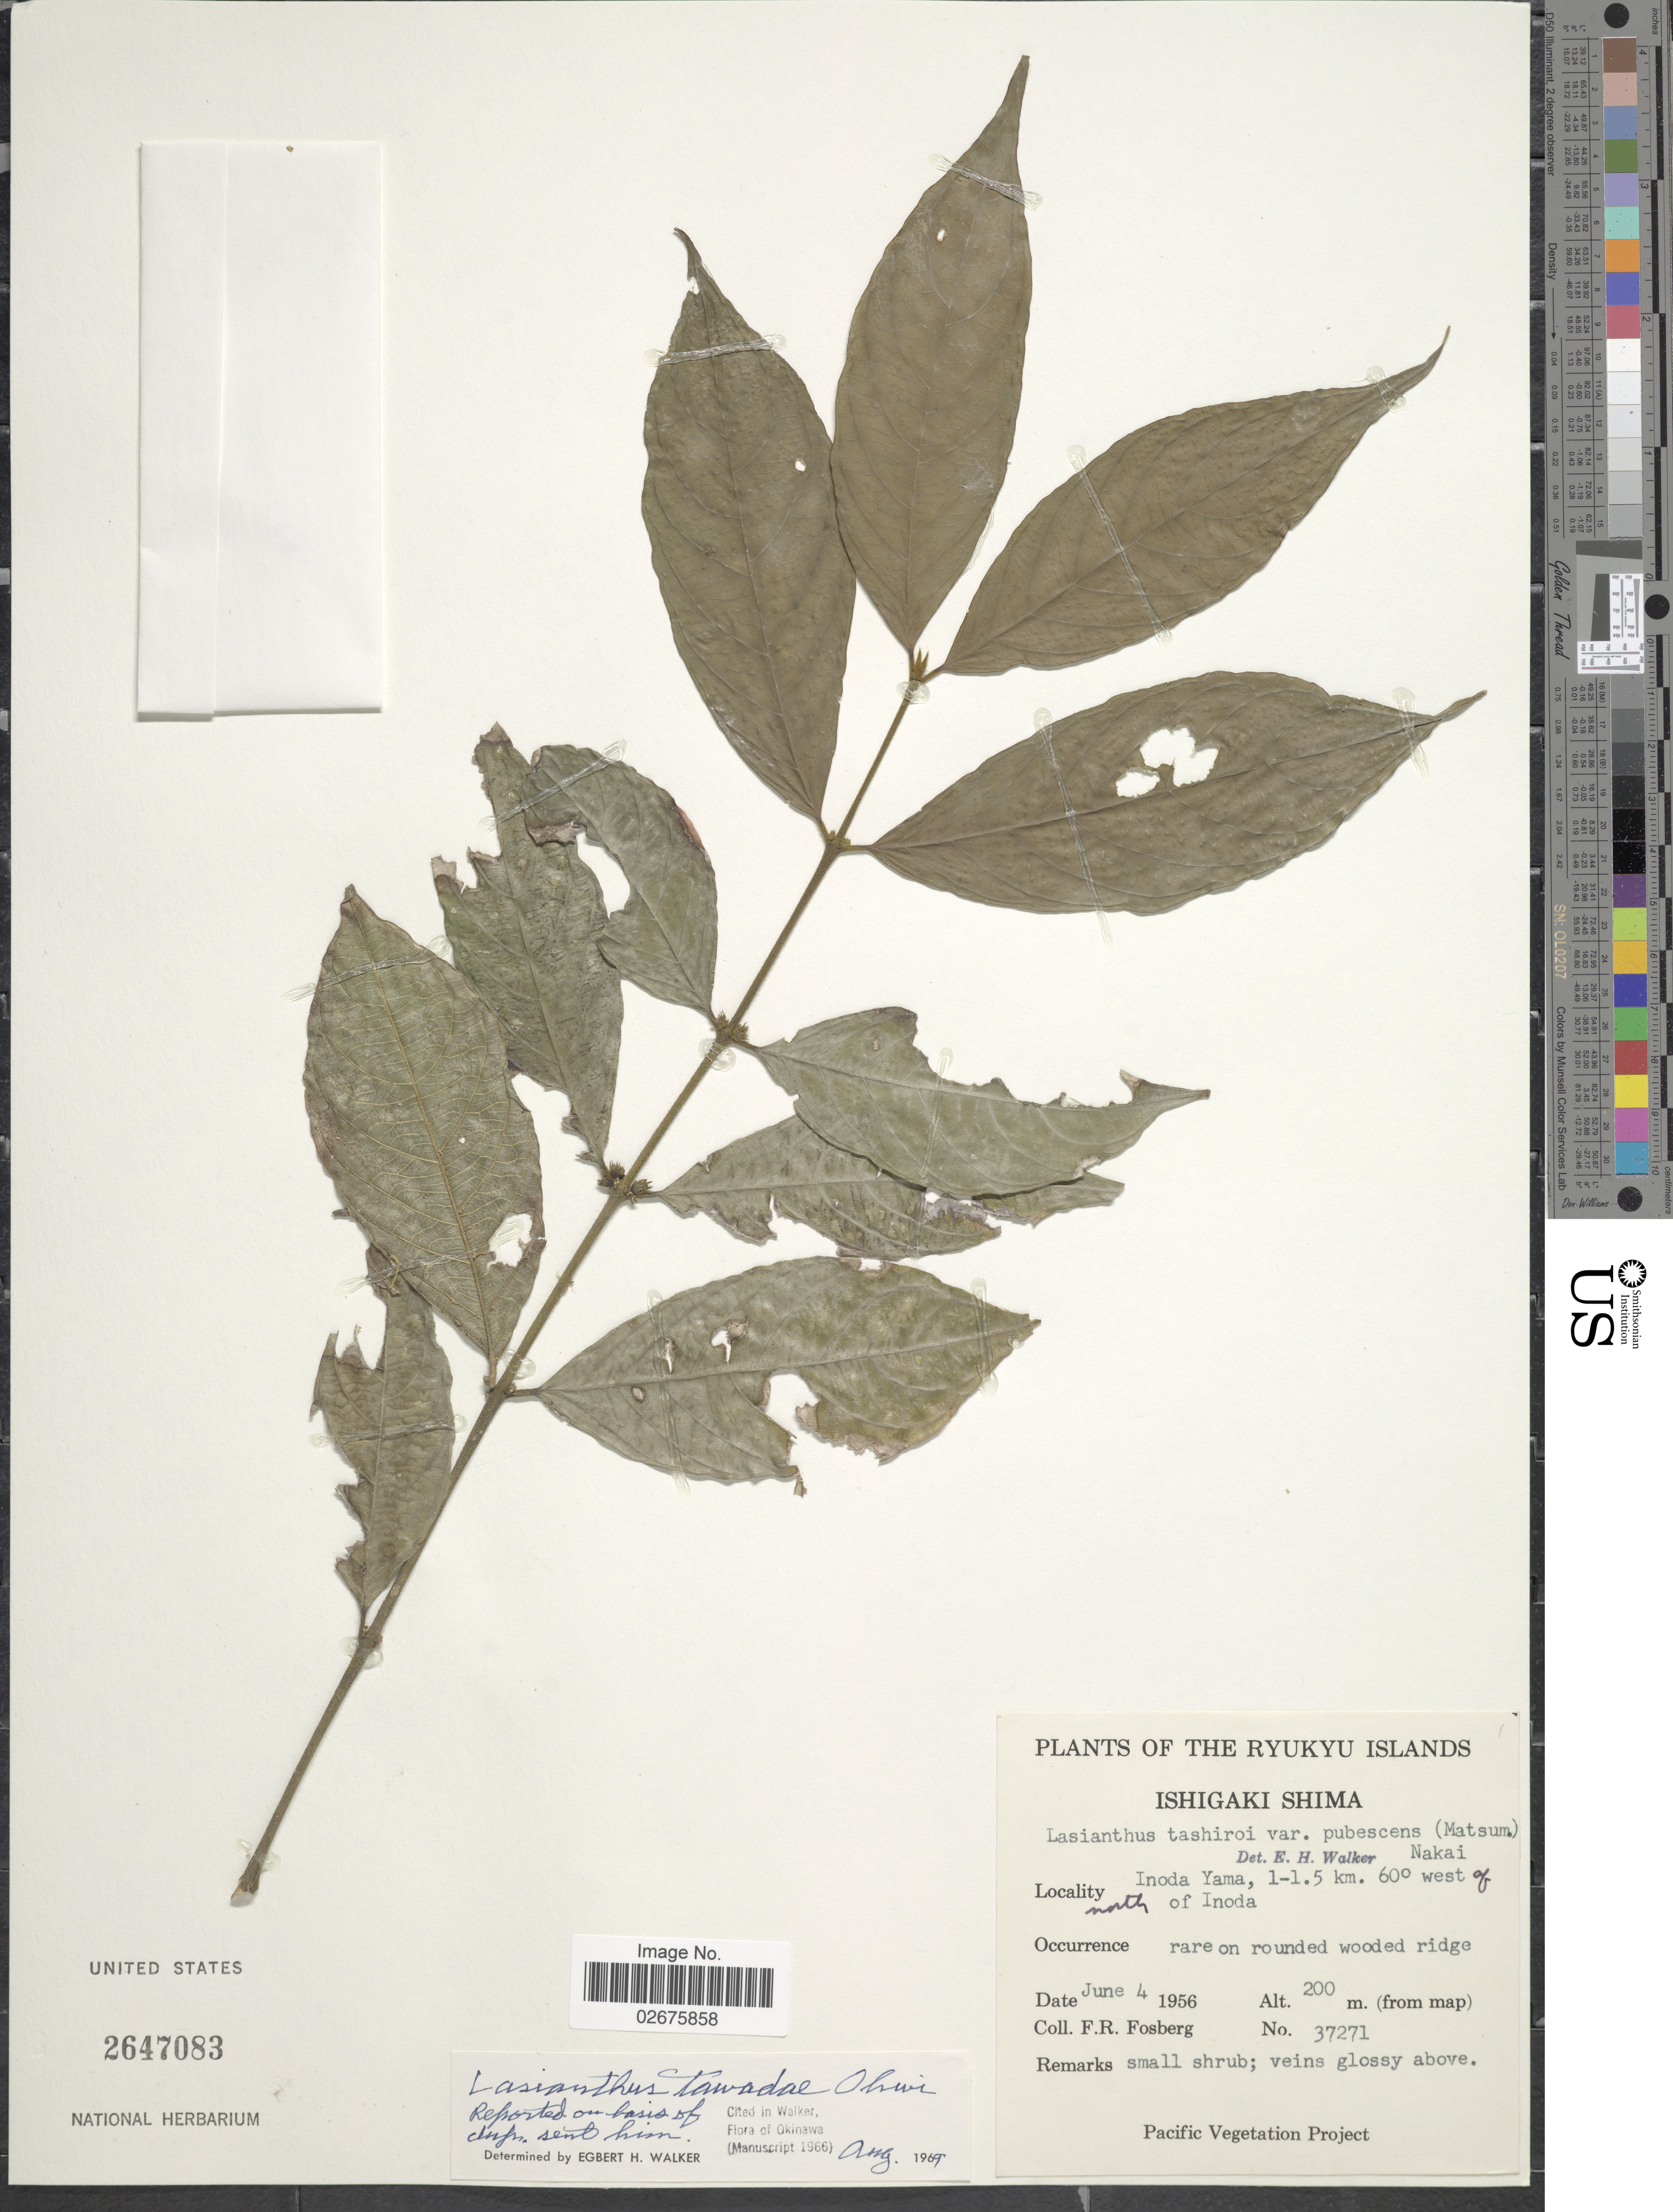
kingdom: Plantae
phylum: Tracheophyta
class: Magnoliopsida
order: Gentianales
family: Rubiaceae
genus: Lasianthus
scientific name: Lasianthus tawadae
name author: Ohwi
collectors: F. R. Fosberg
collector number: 37271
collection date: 1956-06-04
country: Japan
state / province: Okinawa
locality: The Ryukyu Island, Ishigaki Shima, Inoda Yama, 1-1.5 km 60° west of north of Inoda, rare on rounded wooded ridge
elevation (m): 200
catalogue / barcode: US 2647083